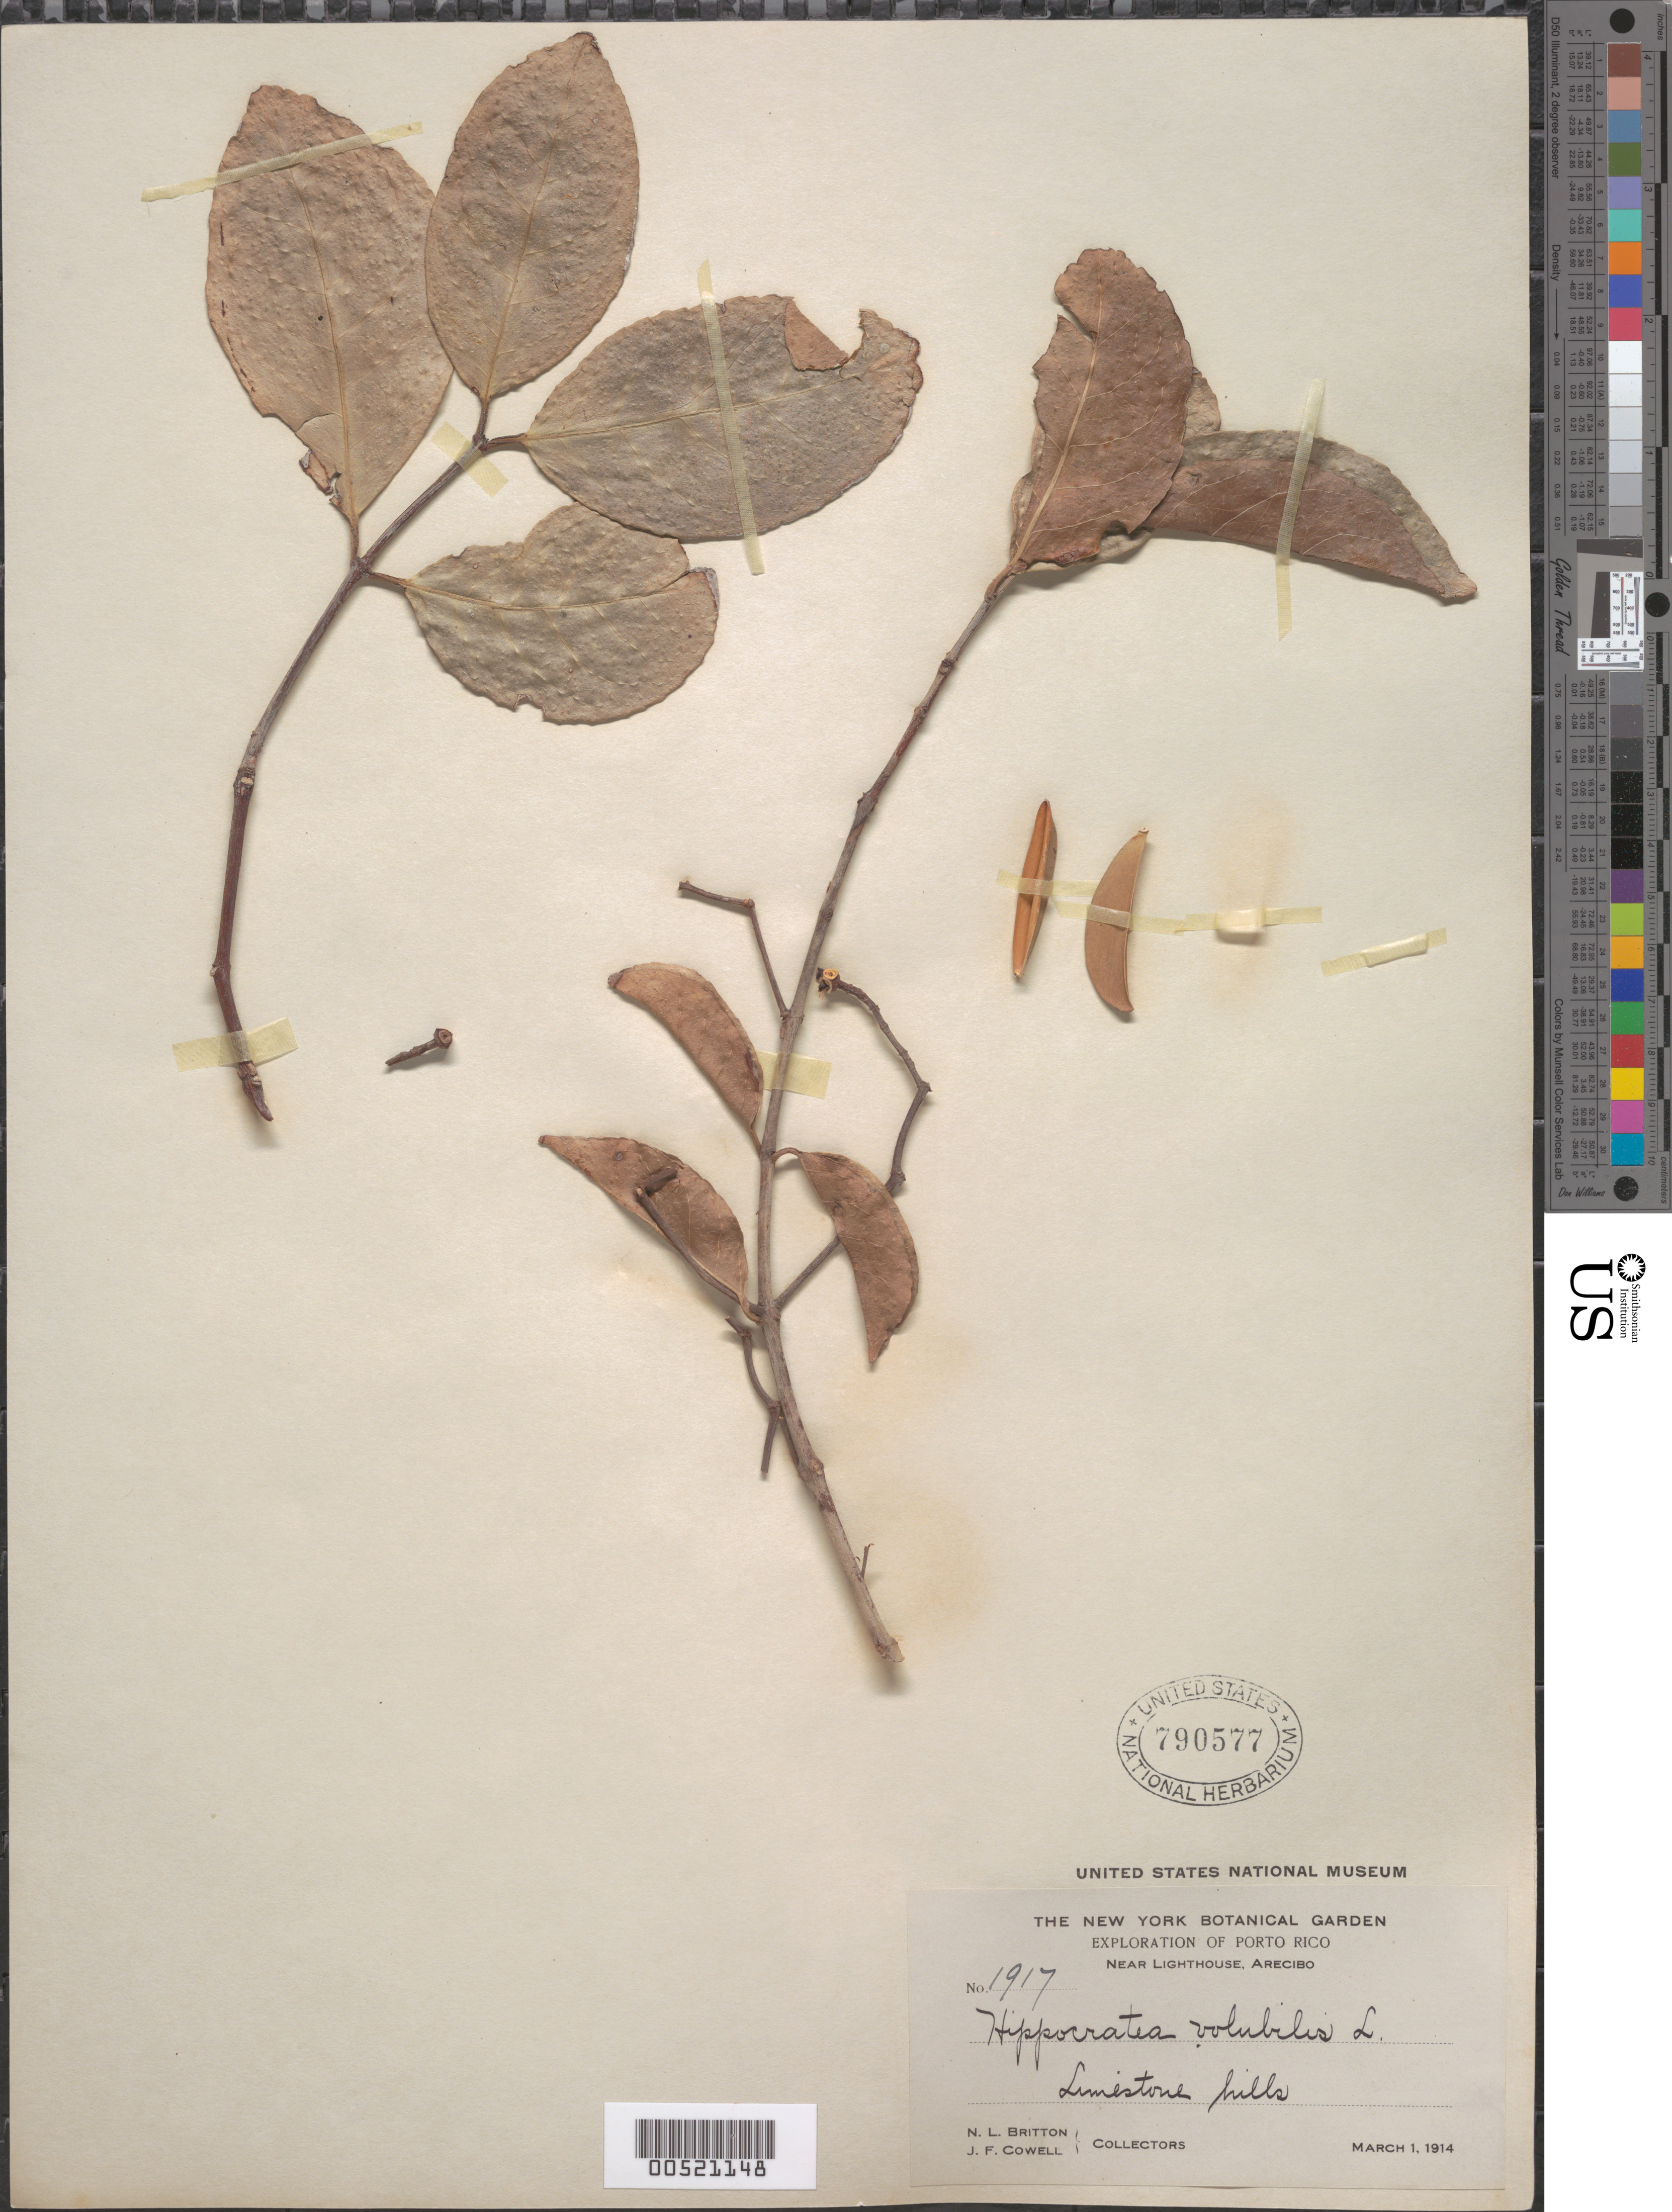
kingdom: Plantae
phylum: Tracheophyta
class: Magnoliopsida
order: Celastrales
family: Celastraceae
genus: Hippocratea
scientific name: Hippocratea volubilis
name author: L.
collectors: N. Britton & J. F. Cowell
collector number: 1917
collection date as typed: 01 Mar 1914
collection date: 1914-03-01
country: Puerto Rico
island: Greater Antilles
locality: Near lighthousee, Arecibo. Limestone hills.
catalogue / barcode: US 790577